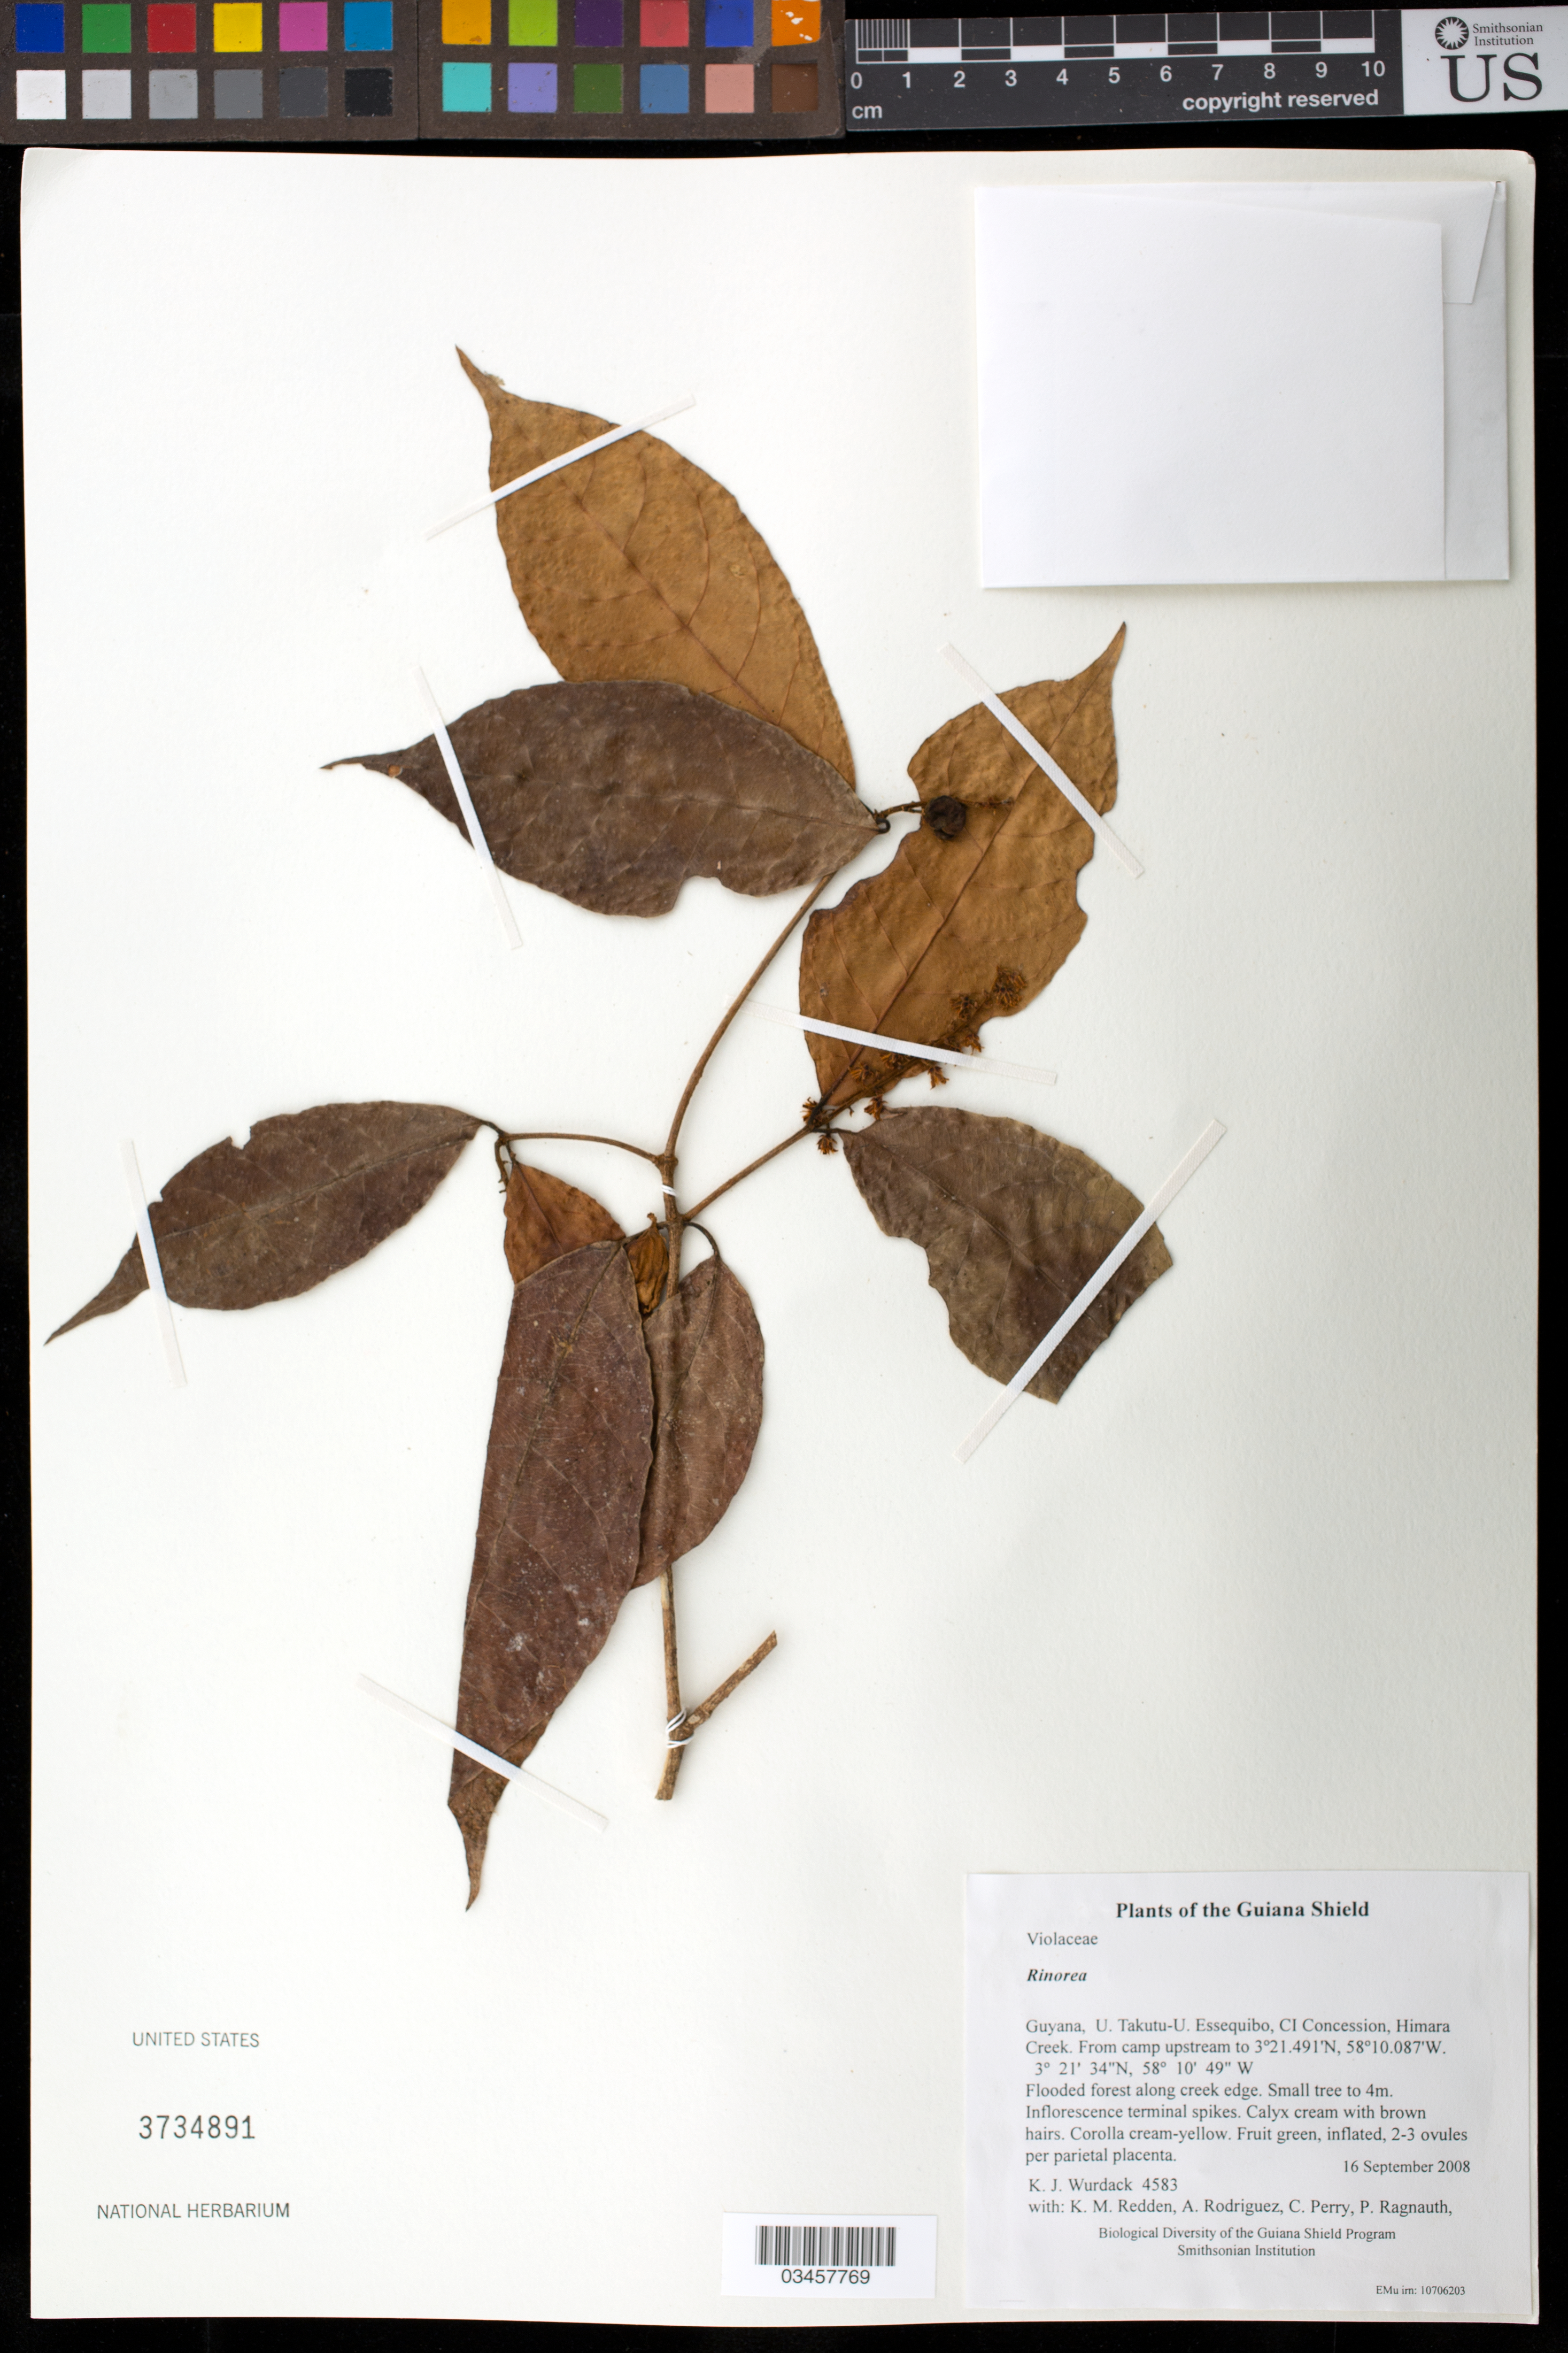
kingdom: Plantae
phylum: Tracheophyta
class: Magnoliopsida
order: Malpighiales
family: Violaceae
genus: Rinorea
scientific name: Rinorea sp.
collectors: K. Wurdack, K. M. Redden, A. Rodriguez, C. Perry, P. Ragnauth, N. John, H. James & H. Simon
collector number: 4583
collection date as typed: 16 September 2008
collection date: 2008-09-16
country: Guyana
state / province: U. Takutu-U. Essequibo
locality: CI Concession, Himara Creek. From camp upstream to 3º21.491'N, 58º10.087'W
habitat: Flooded forest along creek edge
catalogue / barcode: US 3734891